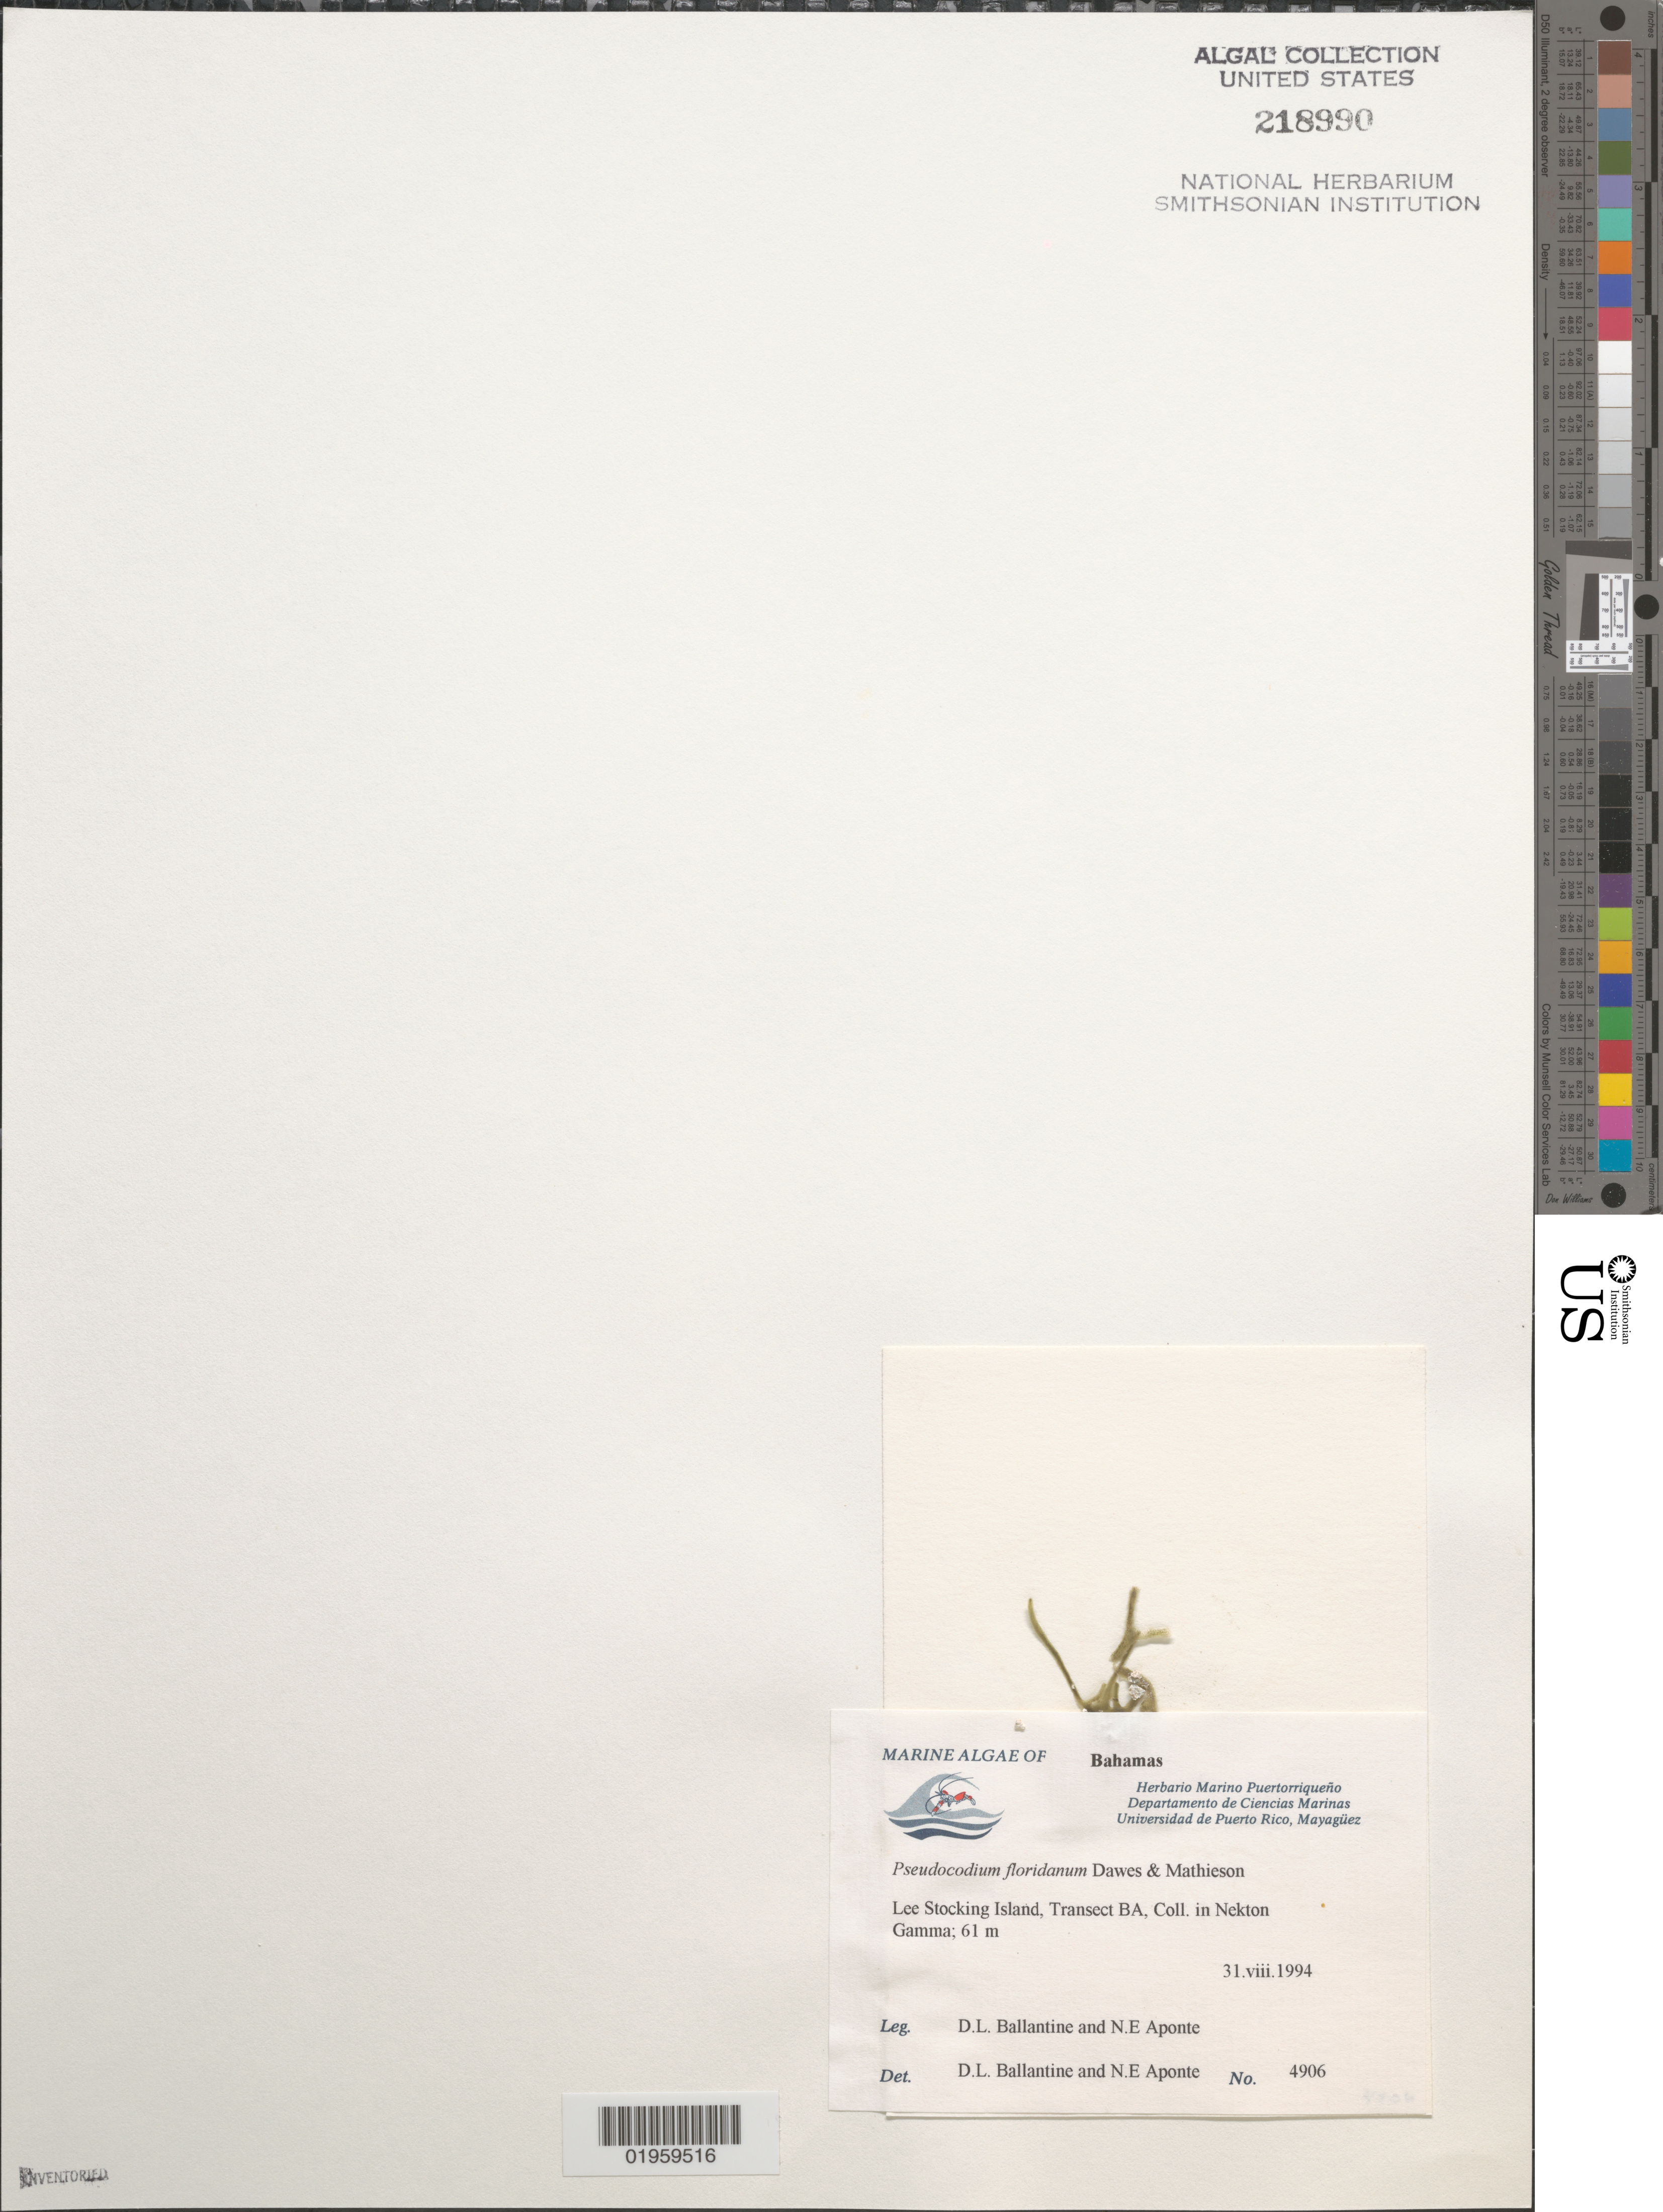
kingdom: Plantae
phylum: Chlorophyta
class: Ulvophyceae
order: Bryopsidales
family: Pseudocodiaceae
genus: Pseudocodium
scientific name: Pseudocodium floridanum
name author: Dawes & A.C. Mathieson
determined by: Ballantine, D. L.; Aponte, N. E.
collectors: D.L. Ballantine & N. E. Aponte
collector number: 4906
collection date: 1994-08-31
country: Bahamas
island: Lee Stocking Island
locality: Transect BAm Nekton Gamma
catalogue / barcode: US 218990